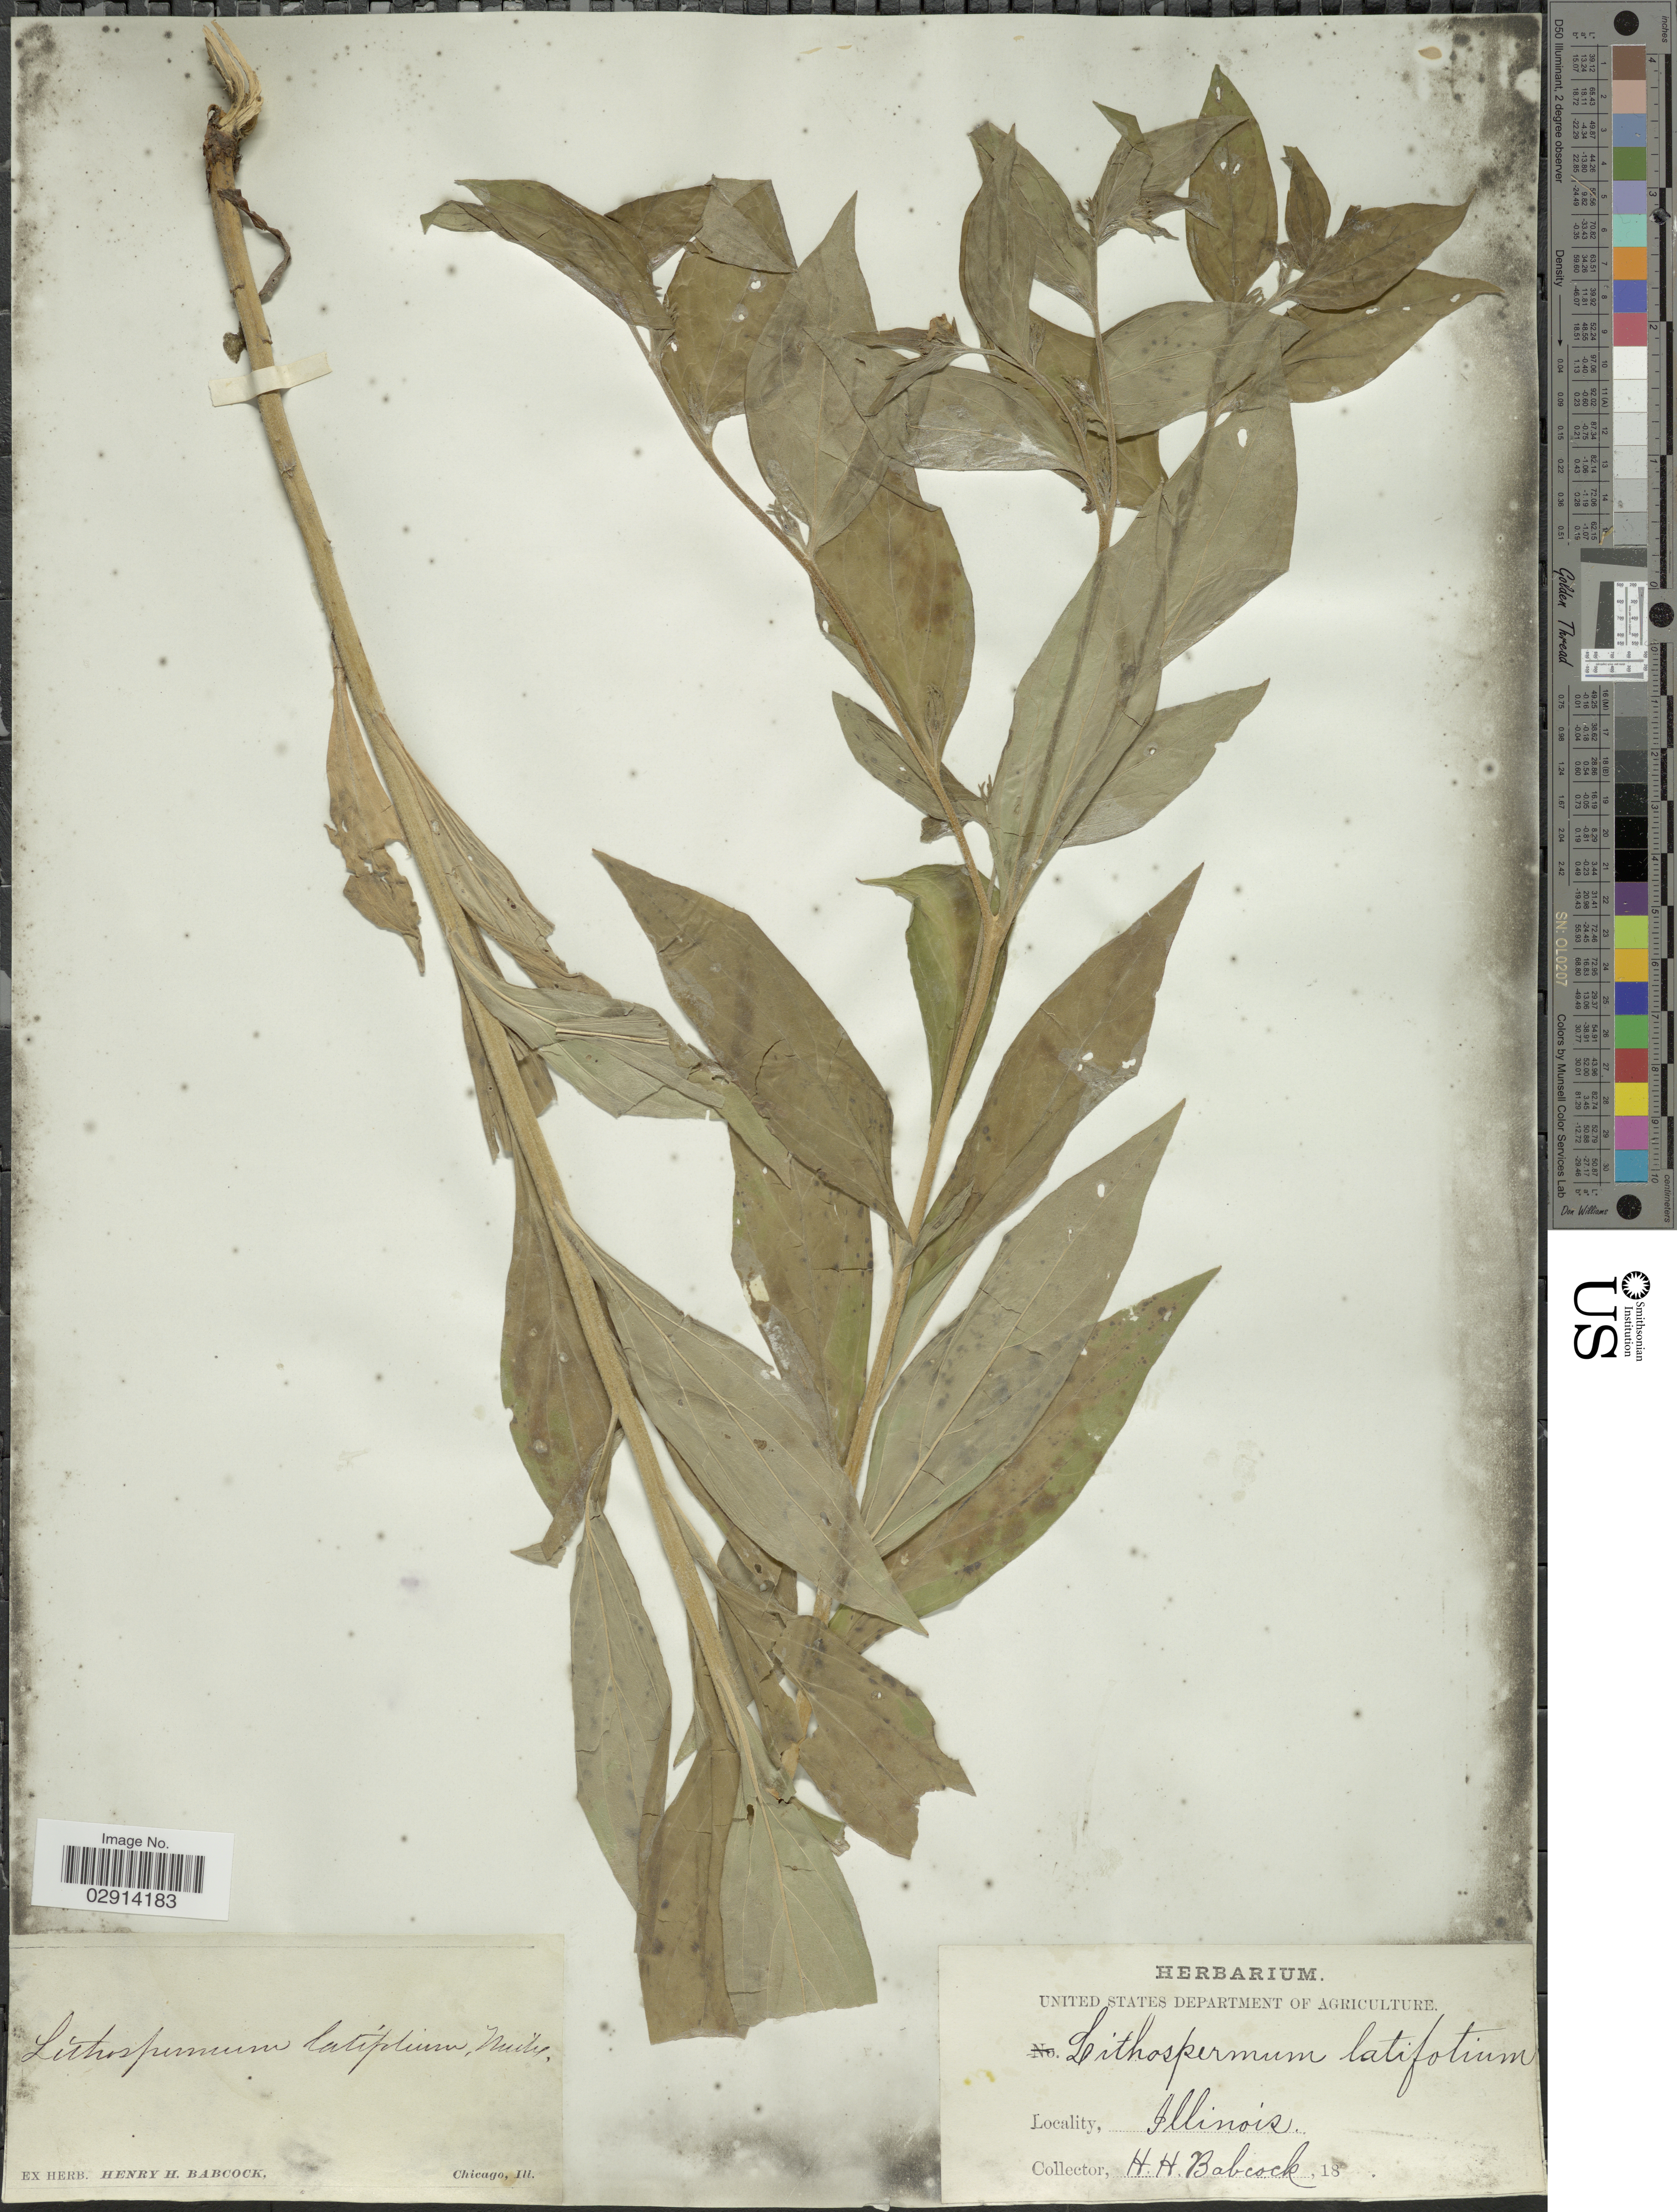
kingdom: Plantae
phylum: Tracheophyta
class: Magnoliopsida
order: Boraginales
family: Boraginaceae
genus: Lithospermum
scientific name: Lithospermum latifolium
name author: Michx.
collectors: H. Babcock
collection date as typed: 18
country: United States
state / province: Illinois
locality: Chicago.